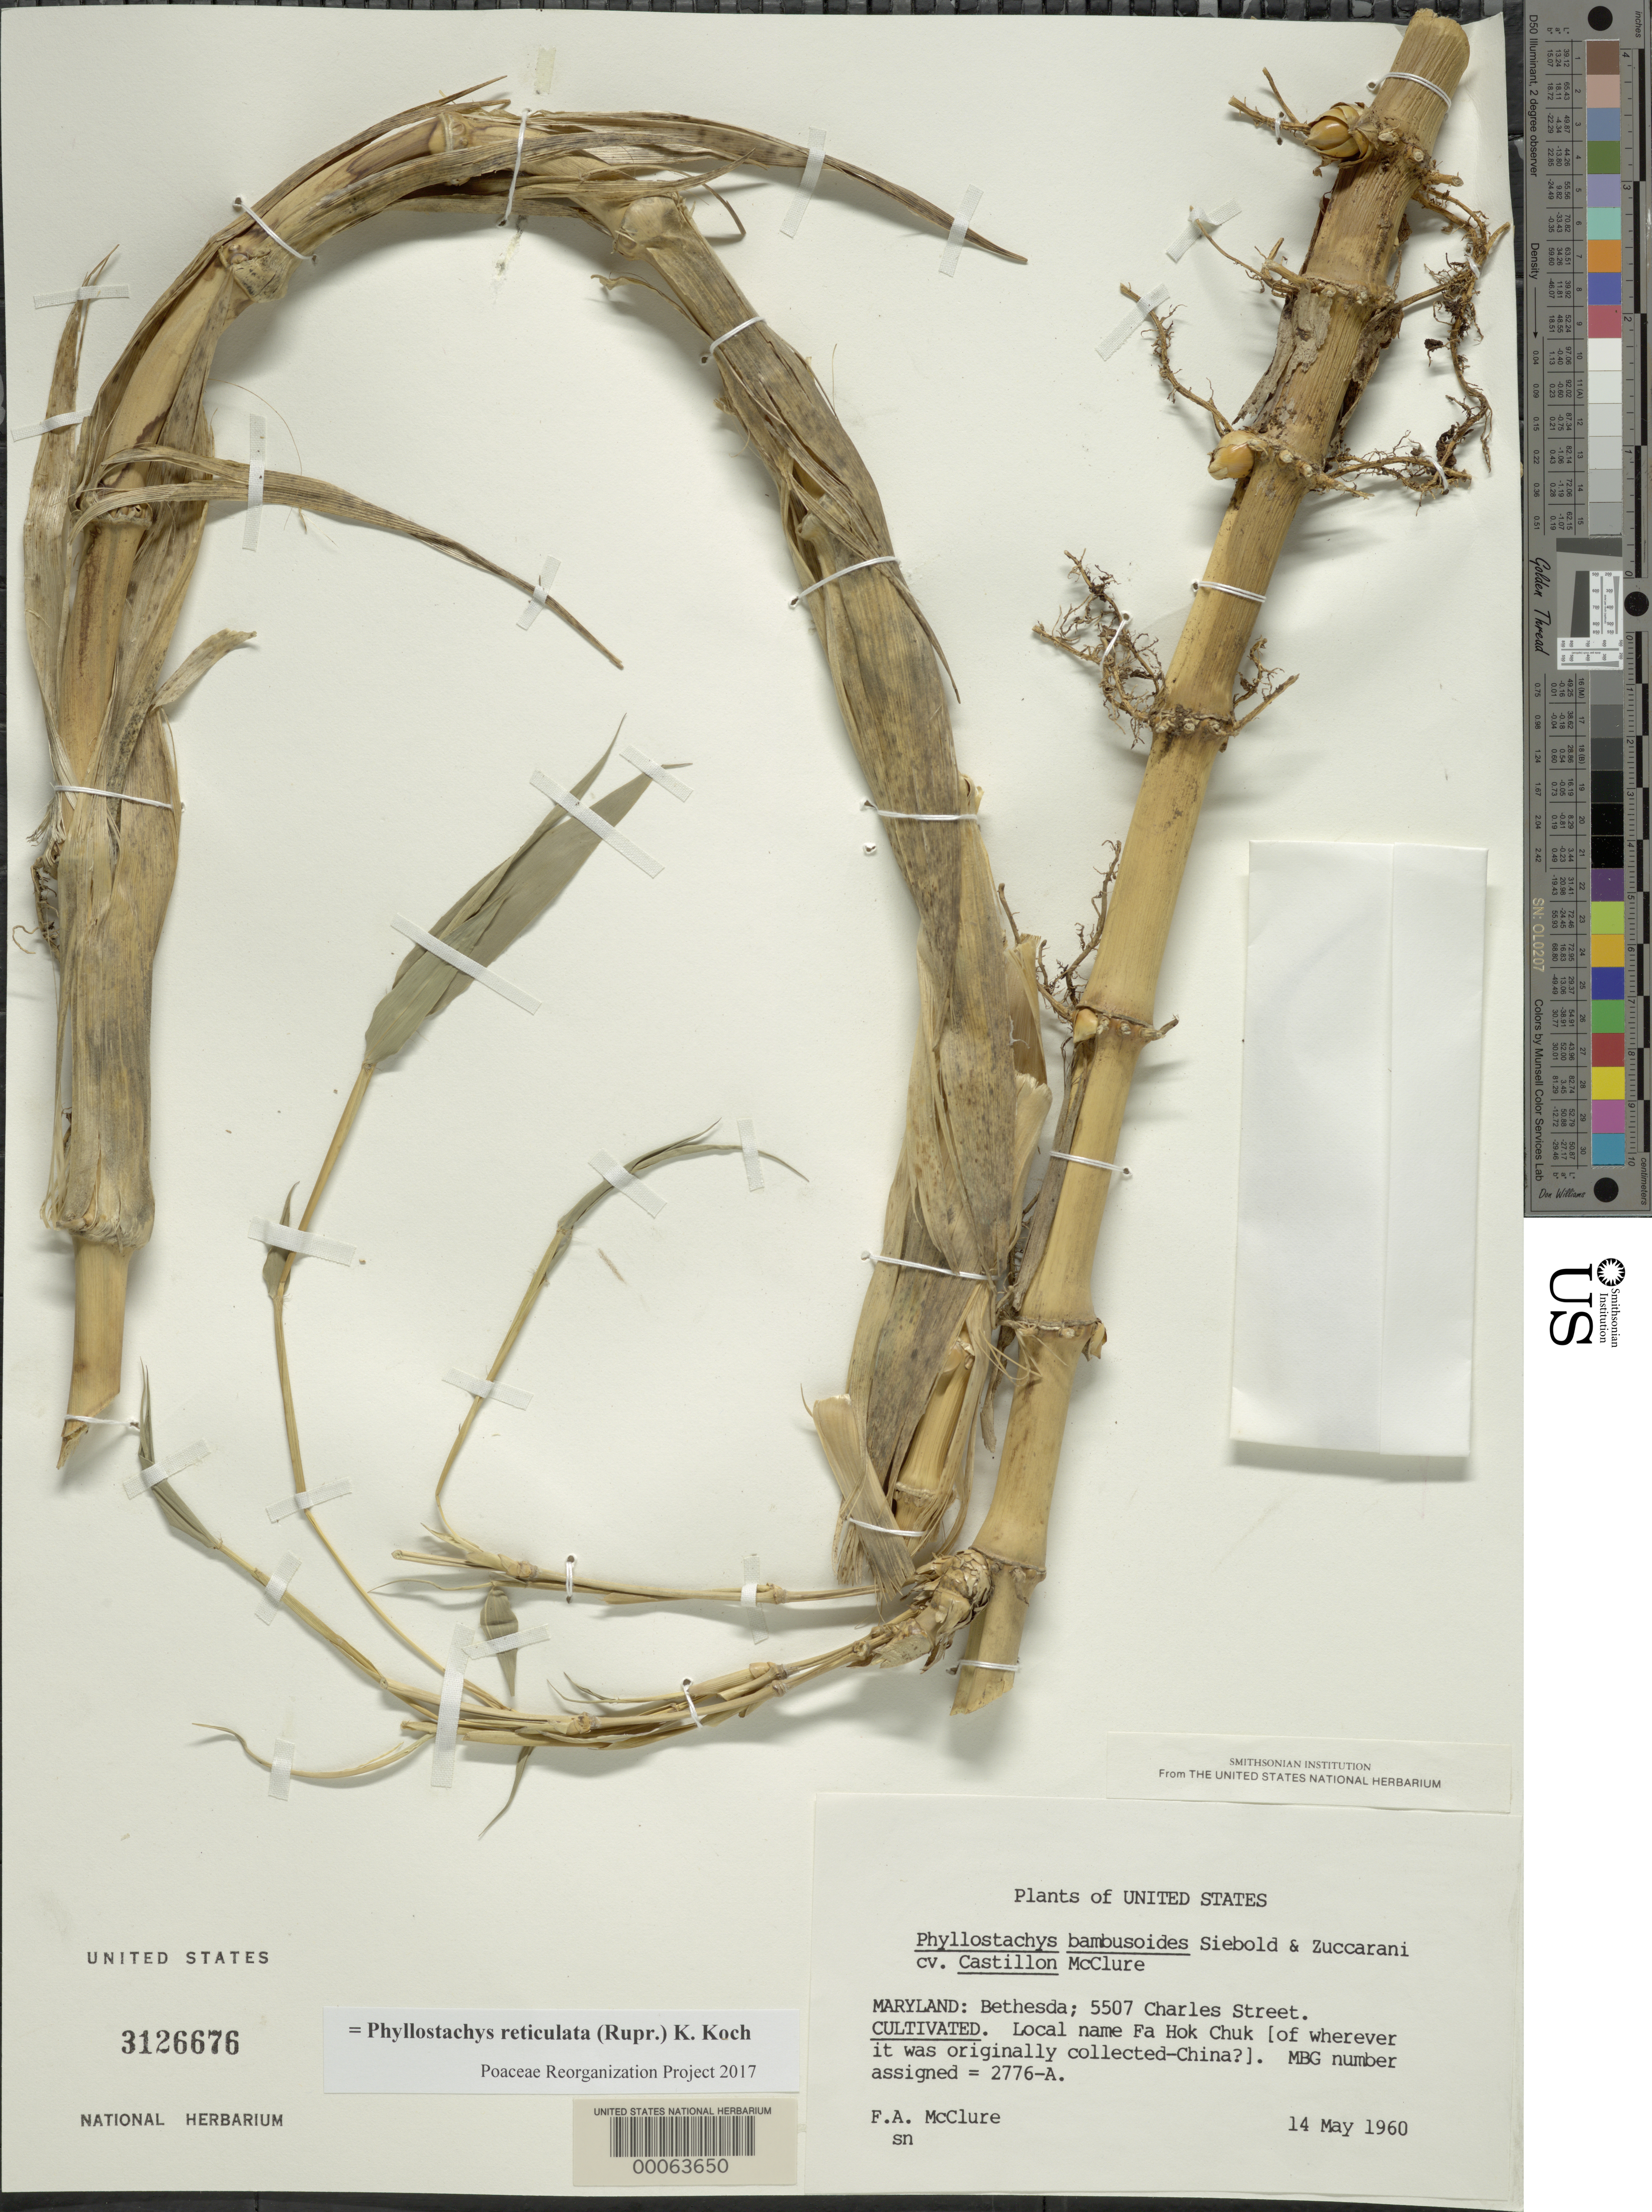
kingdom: Plantae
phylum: Tracheophyta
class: Liliopsida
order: Poales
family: Poaceae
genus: Phyllostachys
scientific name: Phyllostachys reticulata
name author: (Rupr.) K. Koch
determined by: Poaceae Reorganization Project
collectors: F. A. McClure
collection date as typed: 14 May 1960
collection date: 1960-05-14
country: United States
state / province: Maryland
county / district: Montgomery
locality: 5507 Charles Street, Bethesda (McClure's garden)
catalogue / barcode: US 3126676